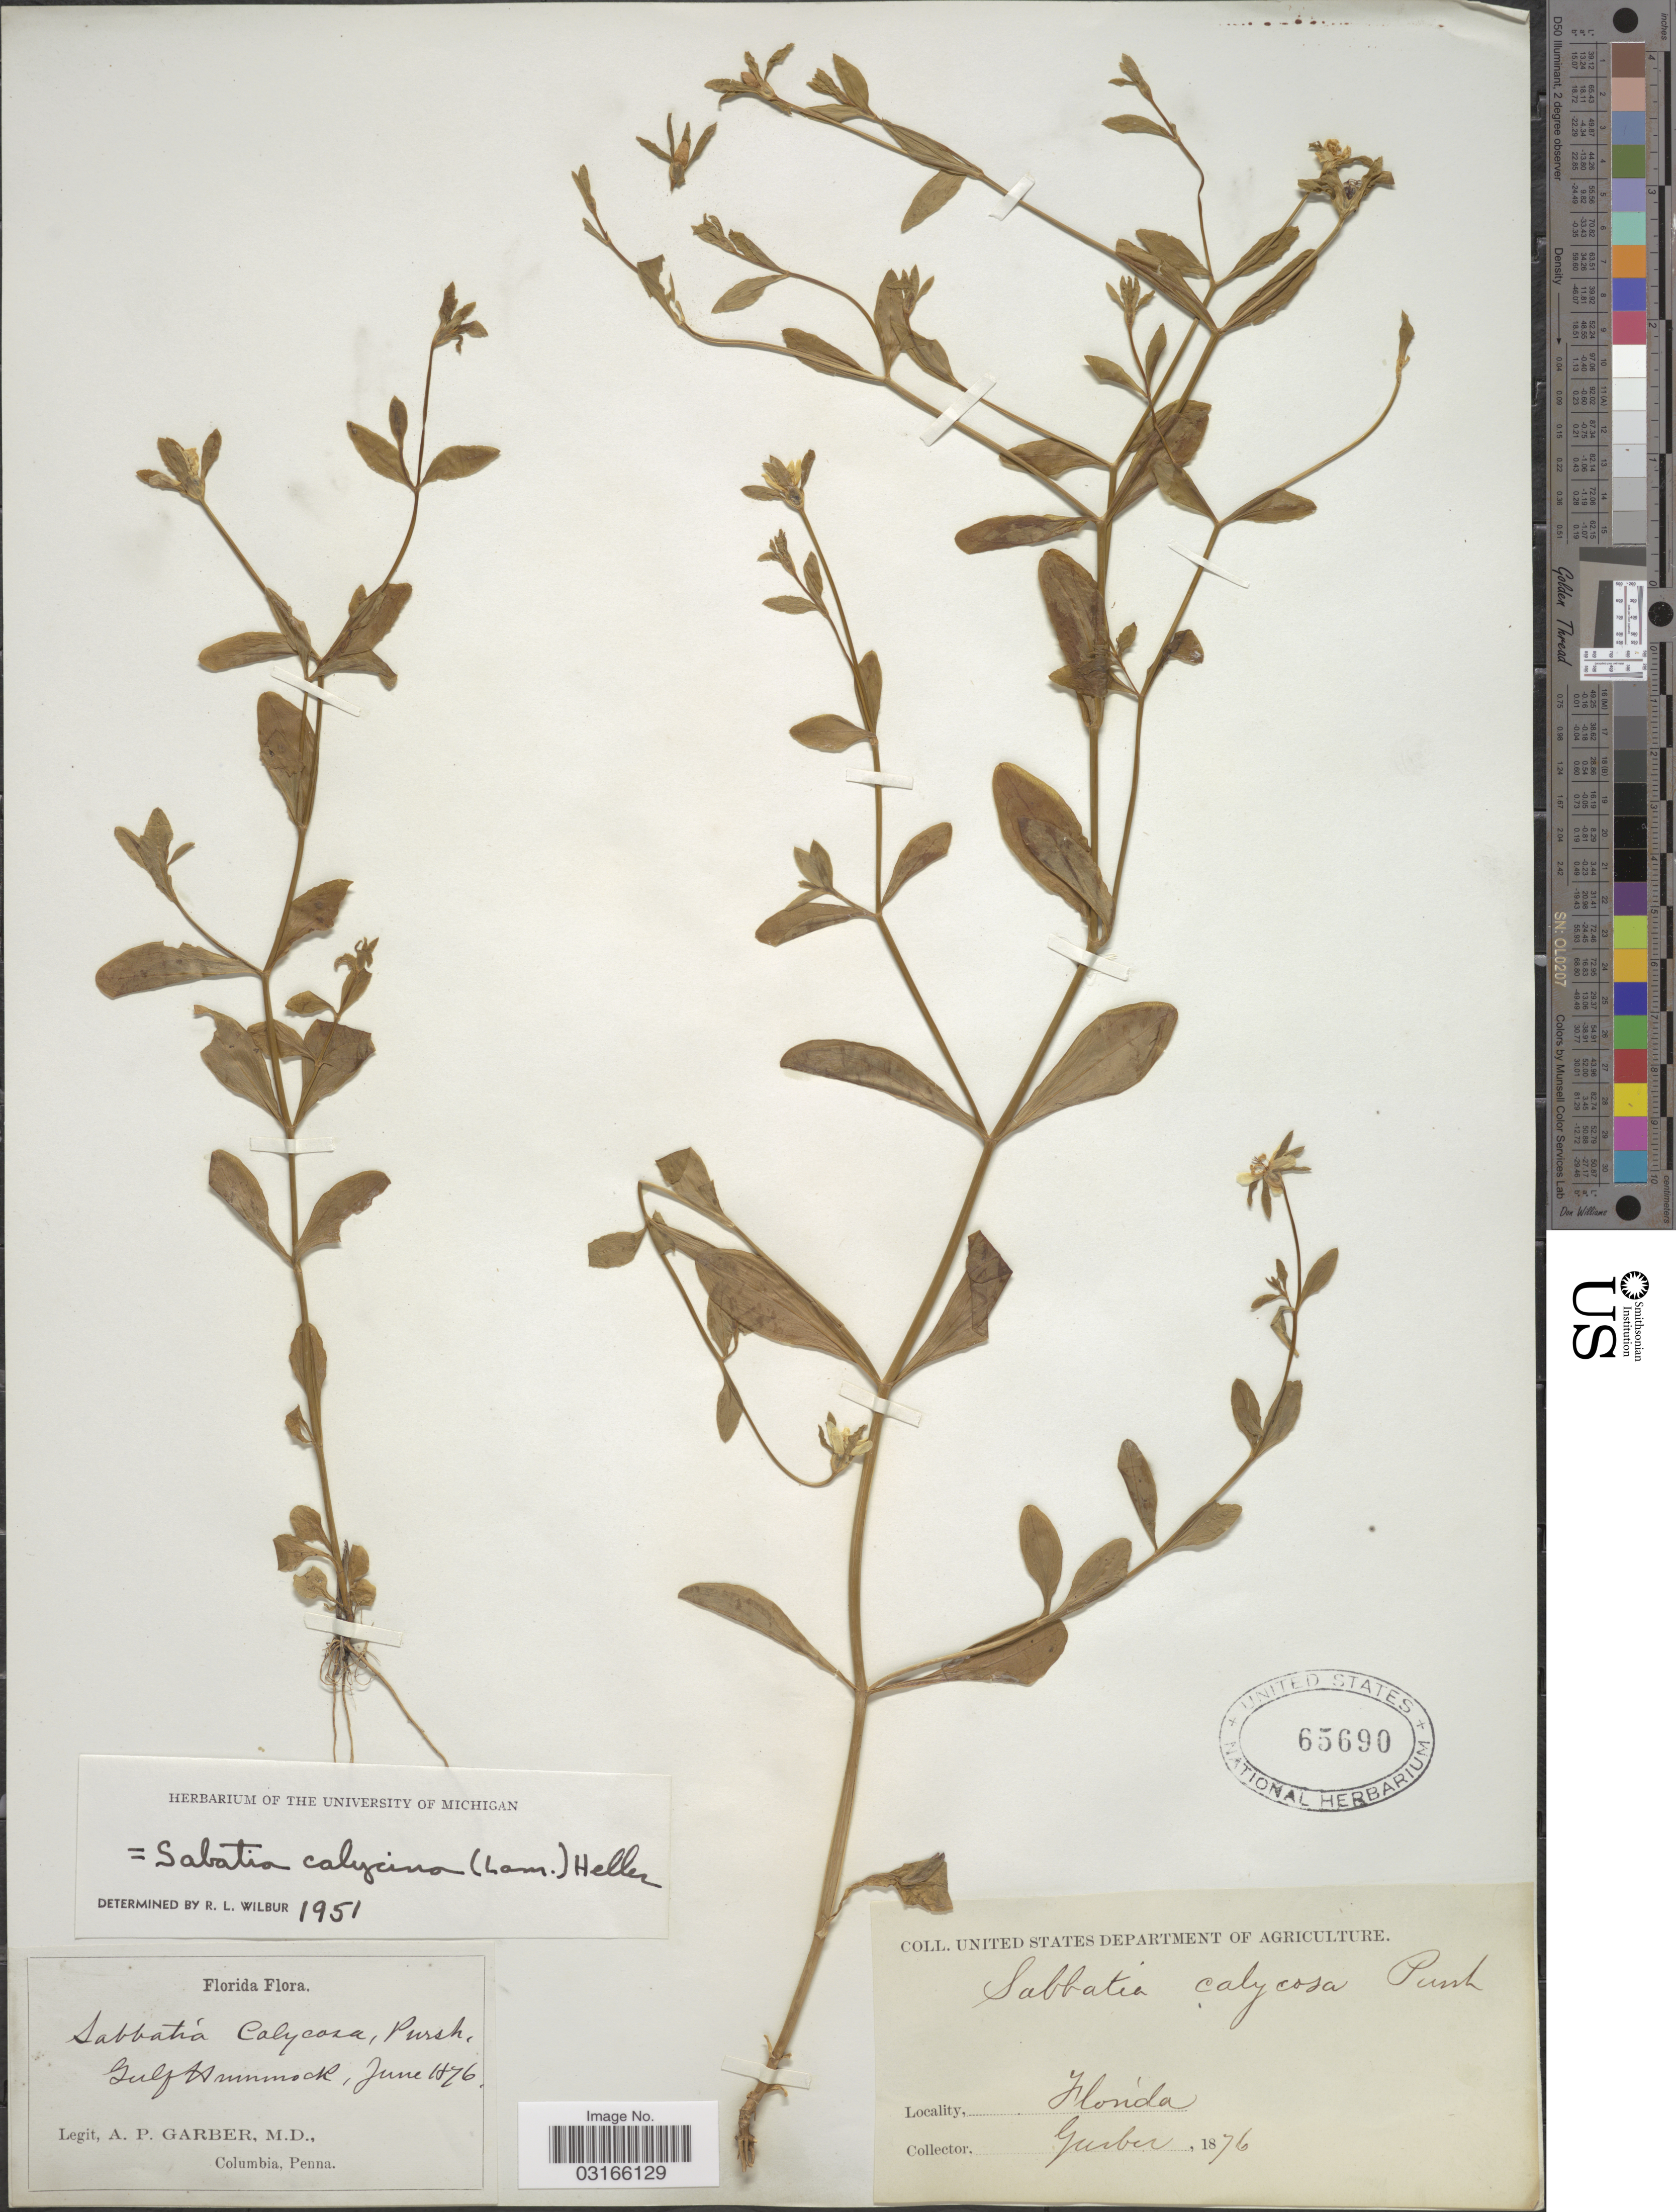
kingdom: Plantae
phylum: Tracheophyta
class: Magnoliopsida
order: Gentianales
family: Gentianaceae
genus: Sabatia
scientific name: Sabatia calycina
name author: (Lam.) A. Heller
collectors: A. P. Garber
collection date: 1876-06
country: United States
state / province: Florida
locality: Gulf Hammock.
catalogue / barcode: US 65690